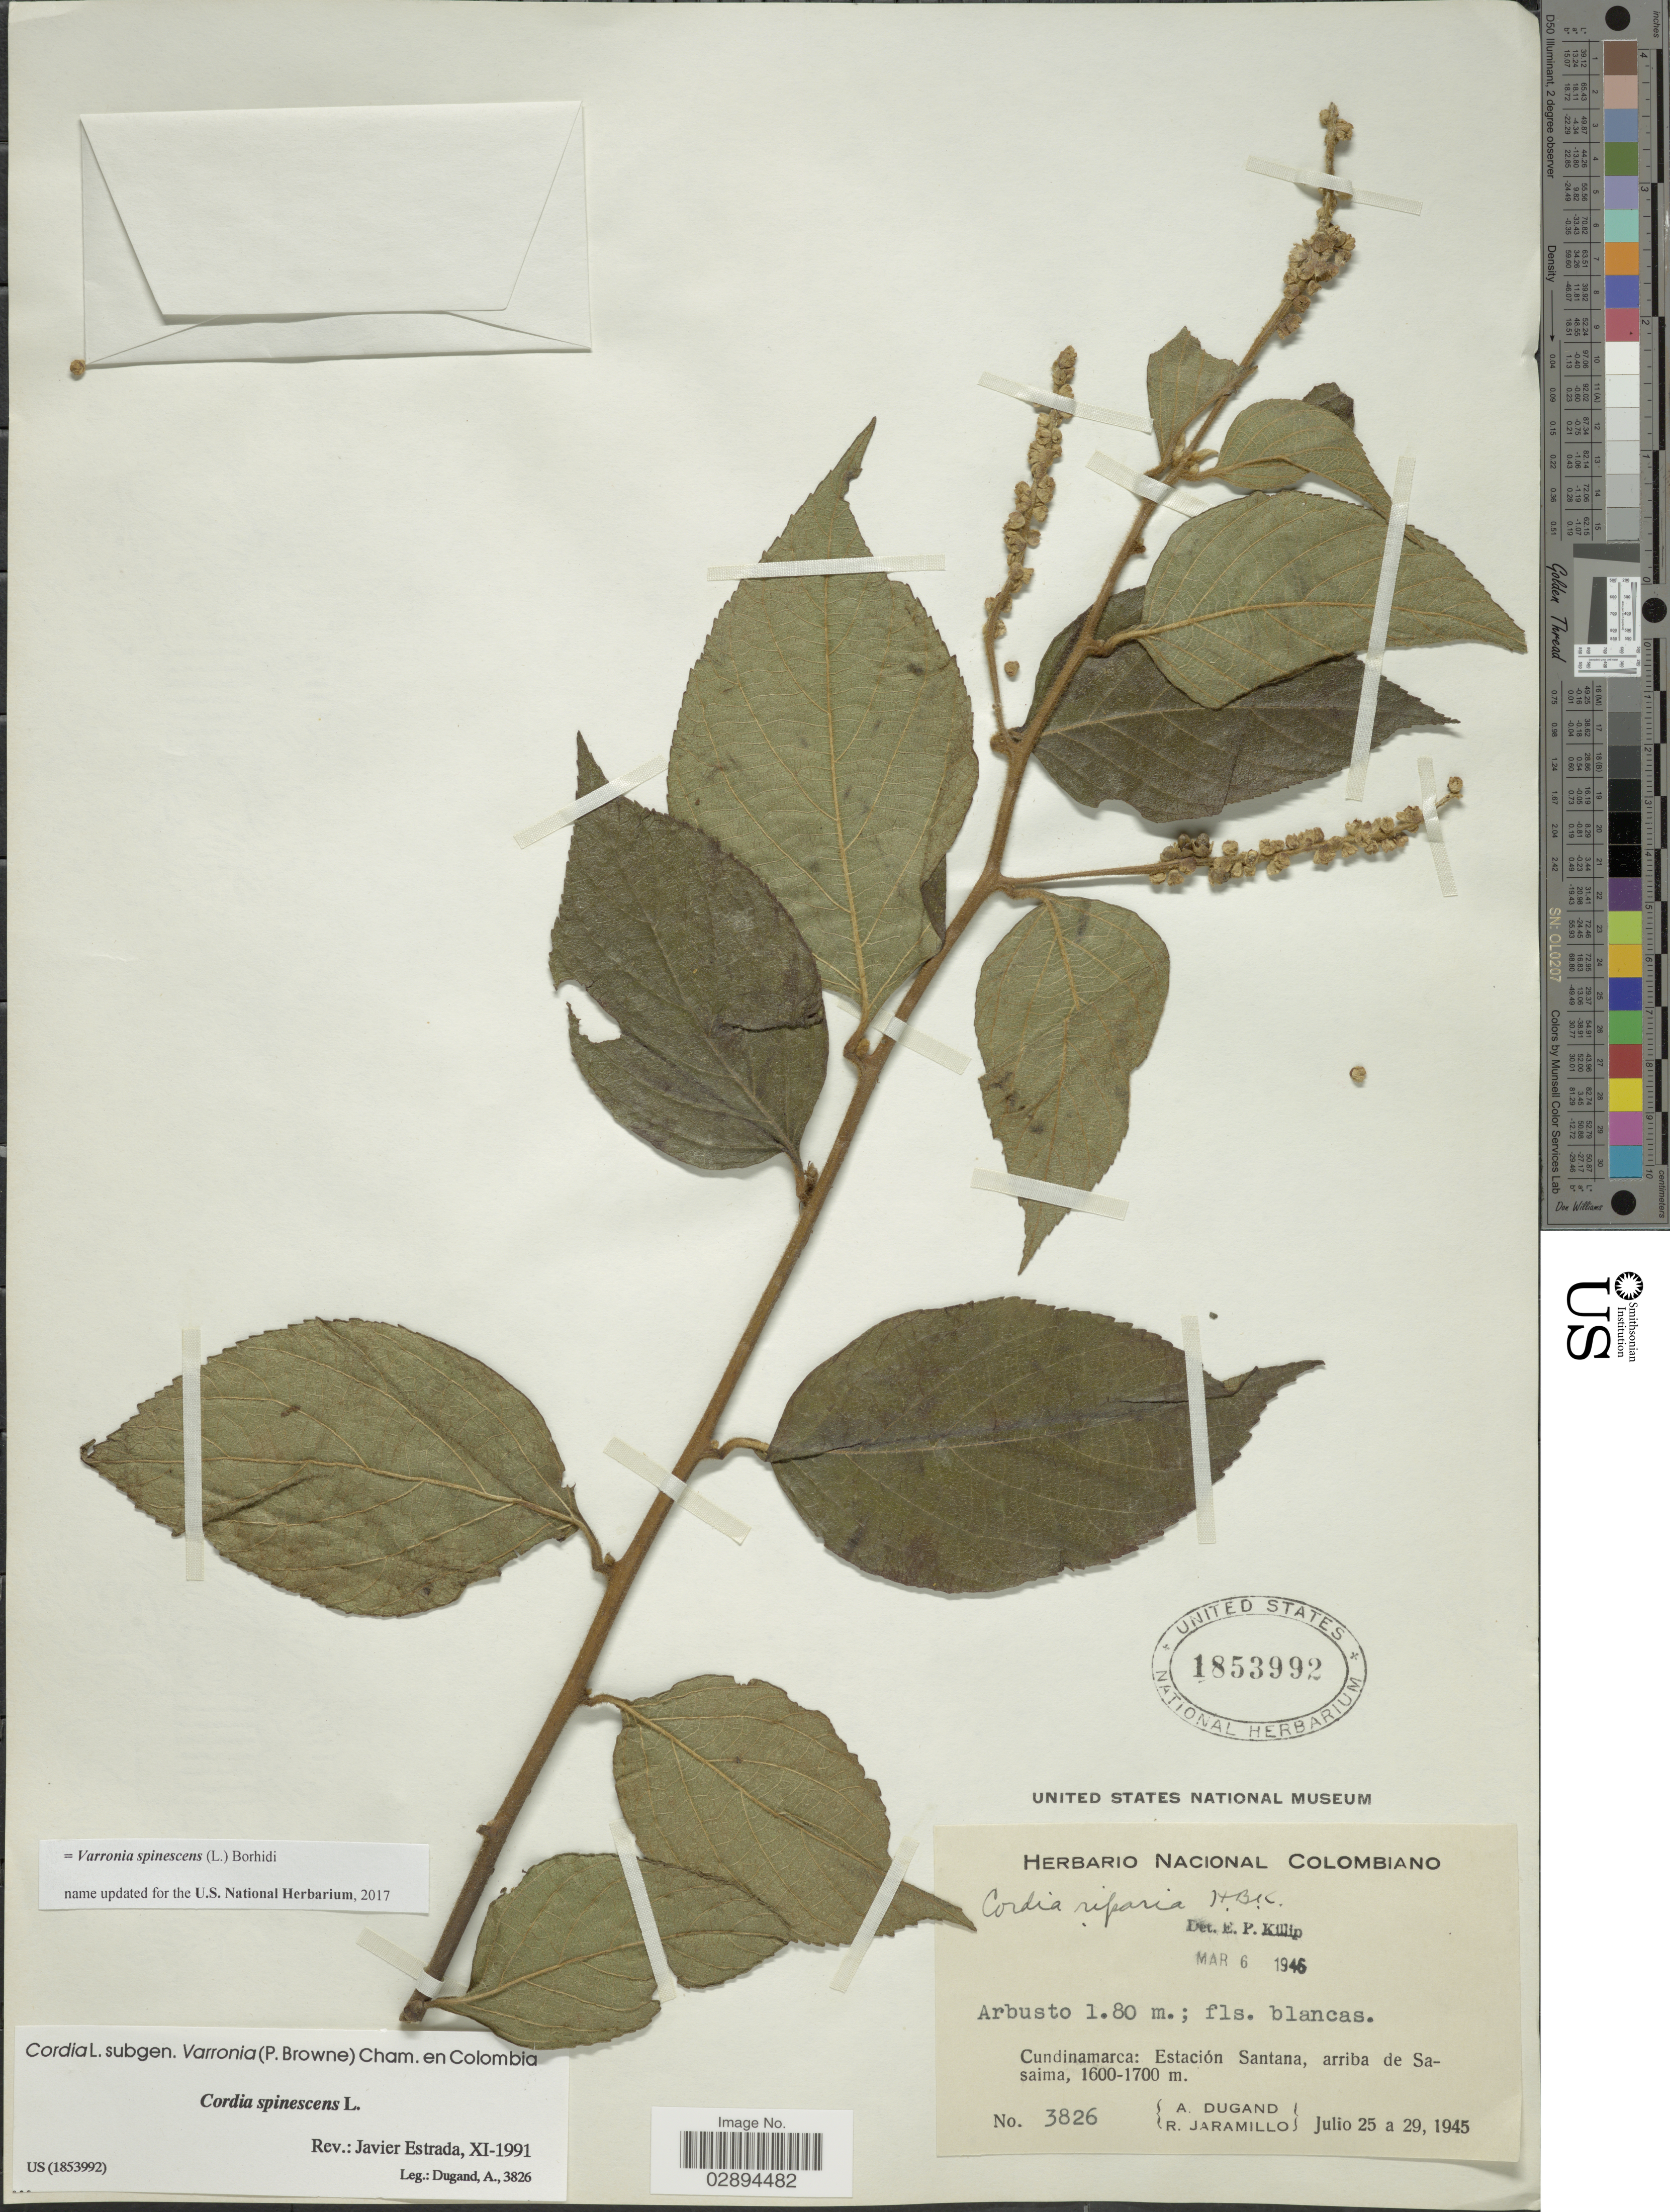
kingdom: Plantae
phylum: Tracheophyta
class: Magnoliopsida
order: Boraginales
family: Cordiaceae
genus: Varronia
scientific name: Varronia spinescens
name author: (L.) Borhidi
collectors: A. Dugand & R. Jaramillo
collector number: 3826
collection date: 1945-07-25/1945-07-29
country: Colombia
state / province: Cundinamarca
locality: Estación Santana, arriba de Sasaima.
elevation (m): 1600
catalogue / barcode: US 1853992